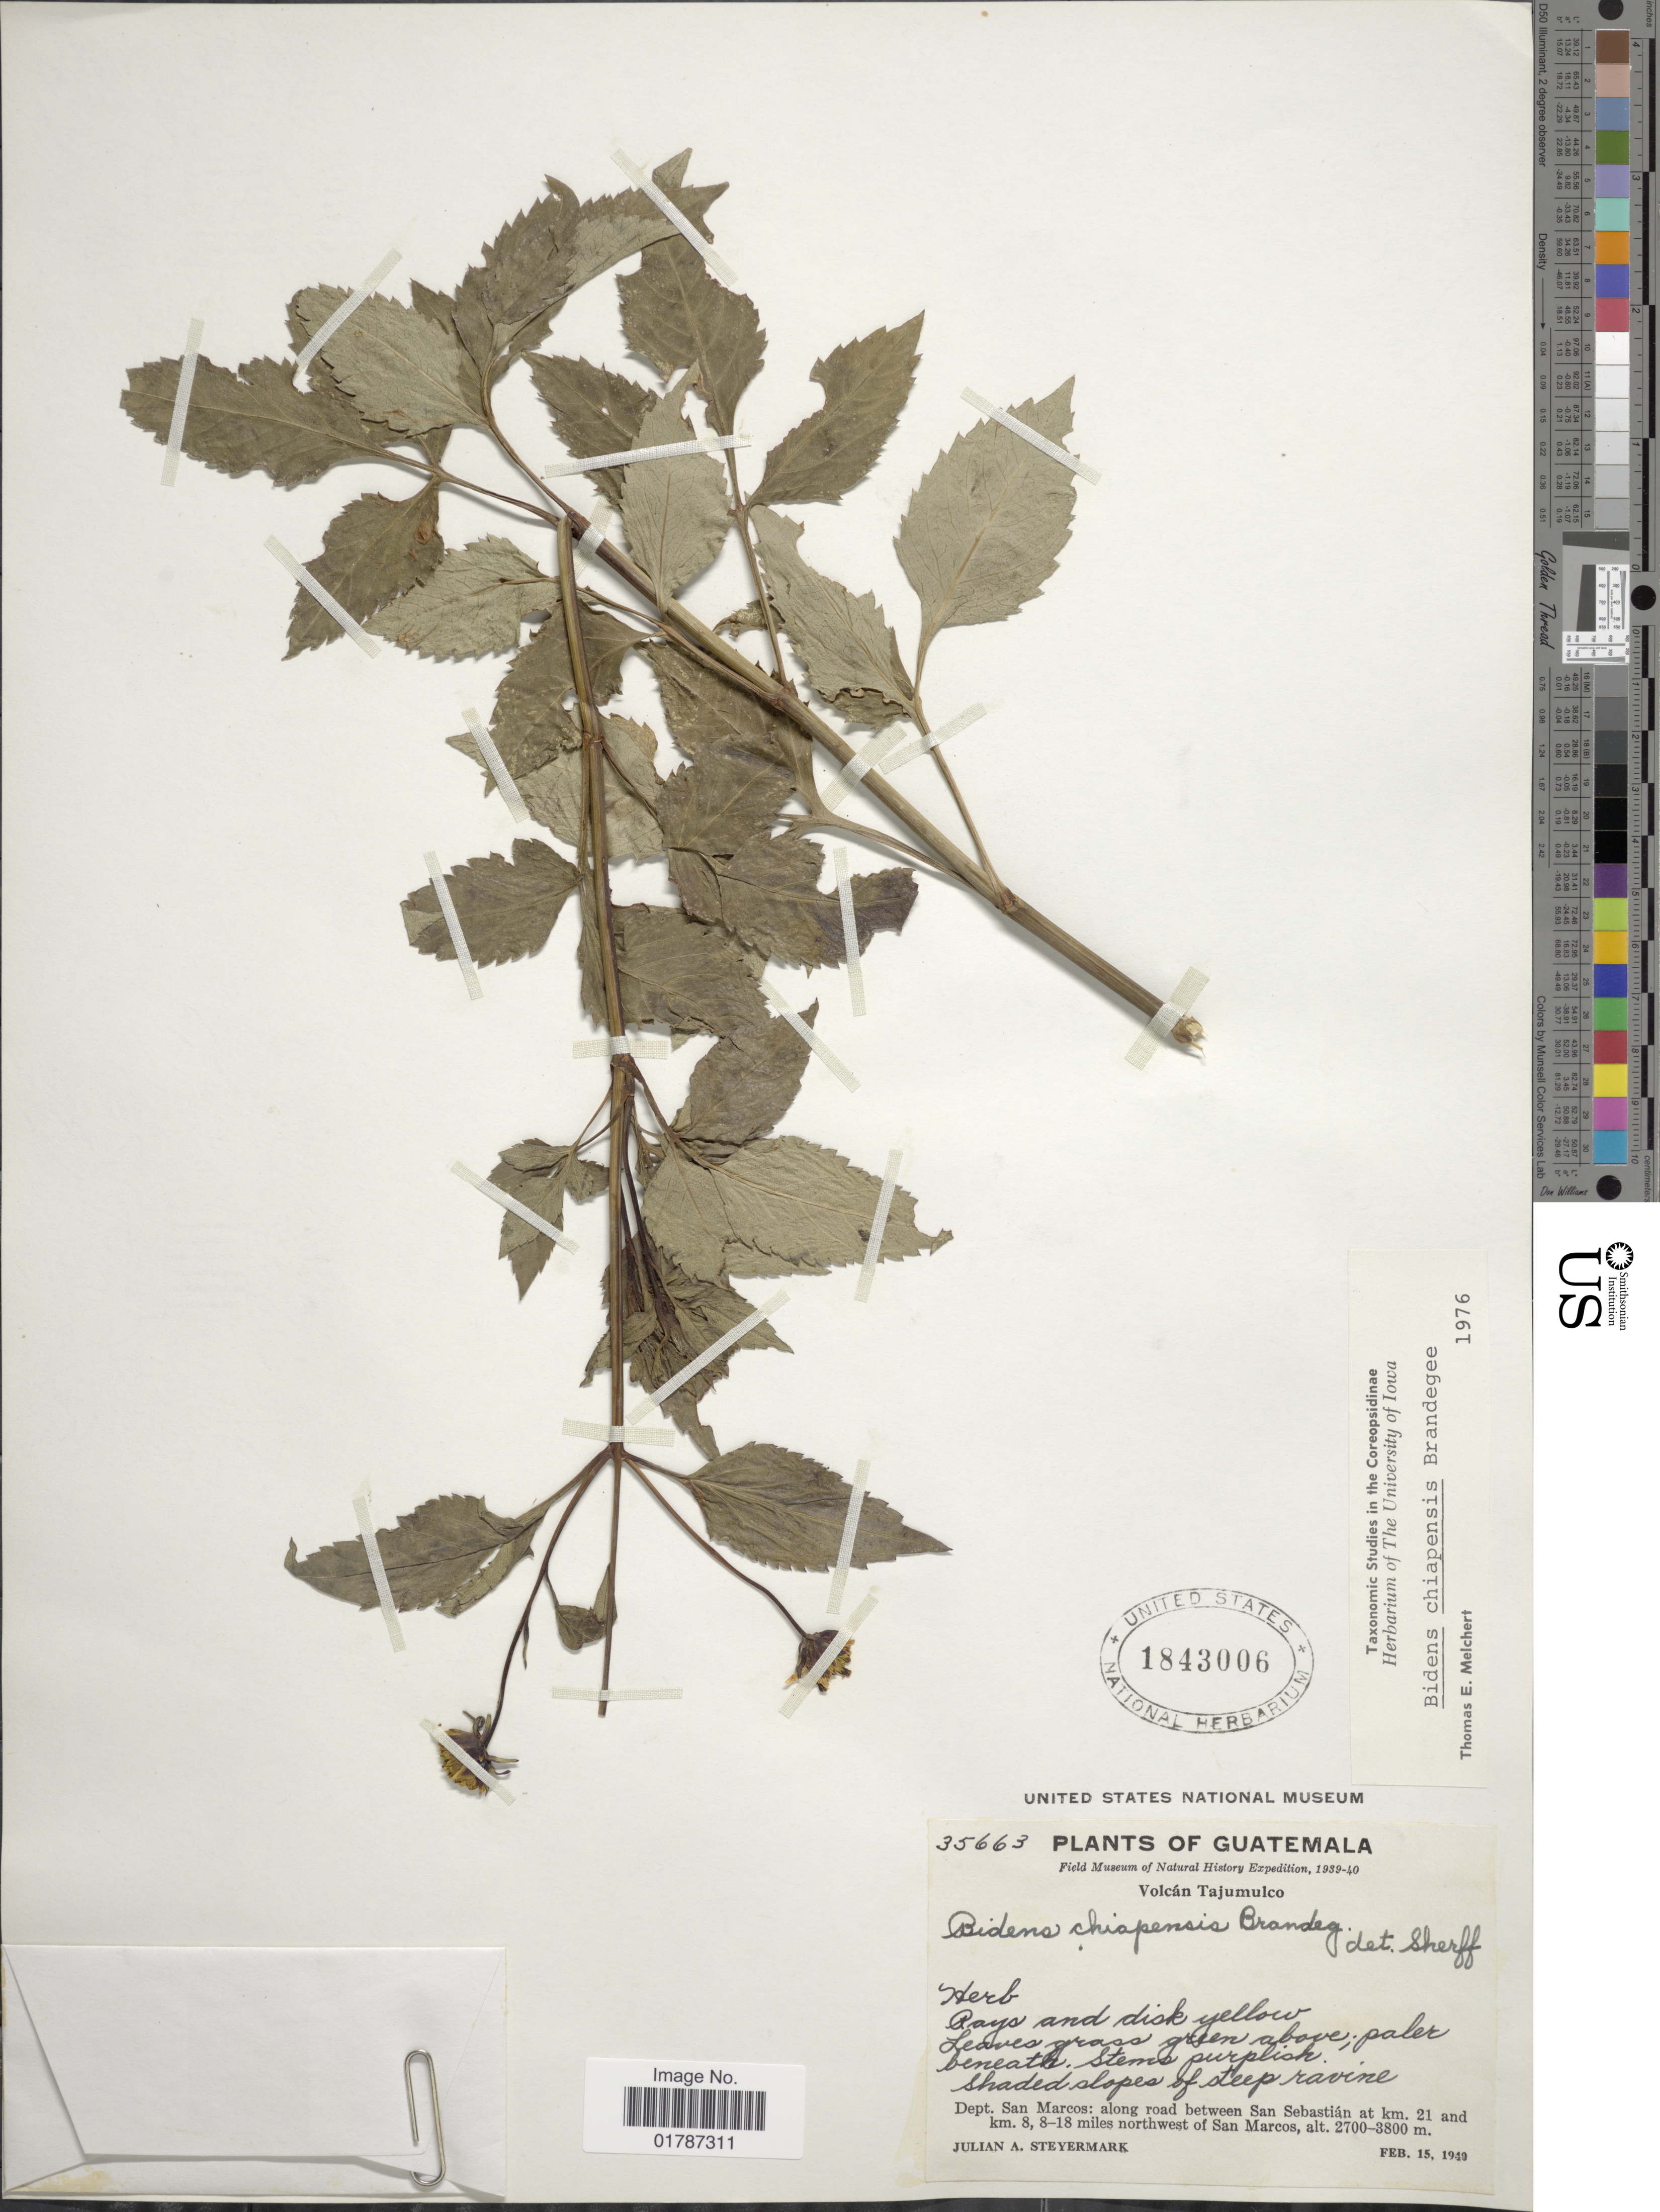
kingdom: Plantae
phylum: Tracheophyta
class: Magnoliopsida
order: Asterales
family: Asteraceae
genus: Bidens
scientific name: Bidens chiapensis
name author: Brandegee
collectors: J. Steyermark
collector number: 35663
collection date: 1949-02-15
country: Guatemala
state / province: San Marcos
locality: Volcan Tajumulco, Dept, San Marcos: along road between San Sebastian at km. 21 and km. 8, 8-18 miles northwest of San Marcos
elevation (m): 2700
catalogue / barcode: US 1843006